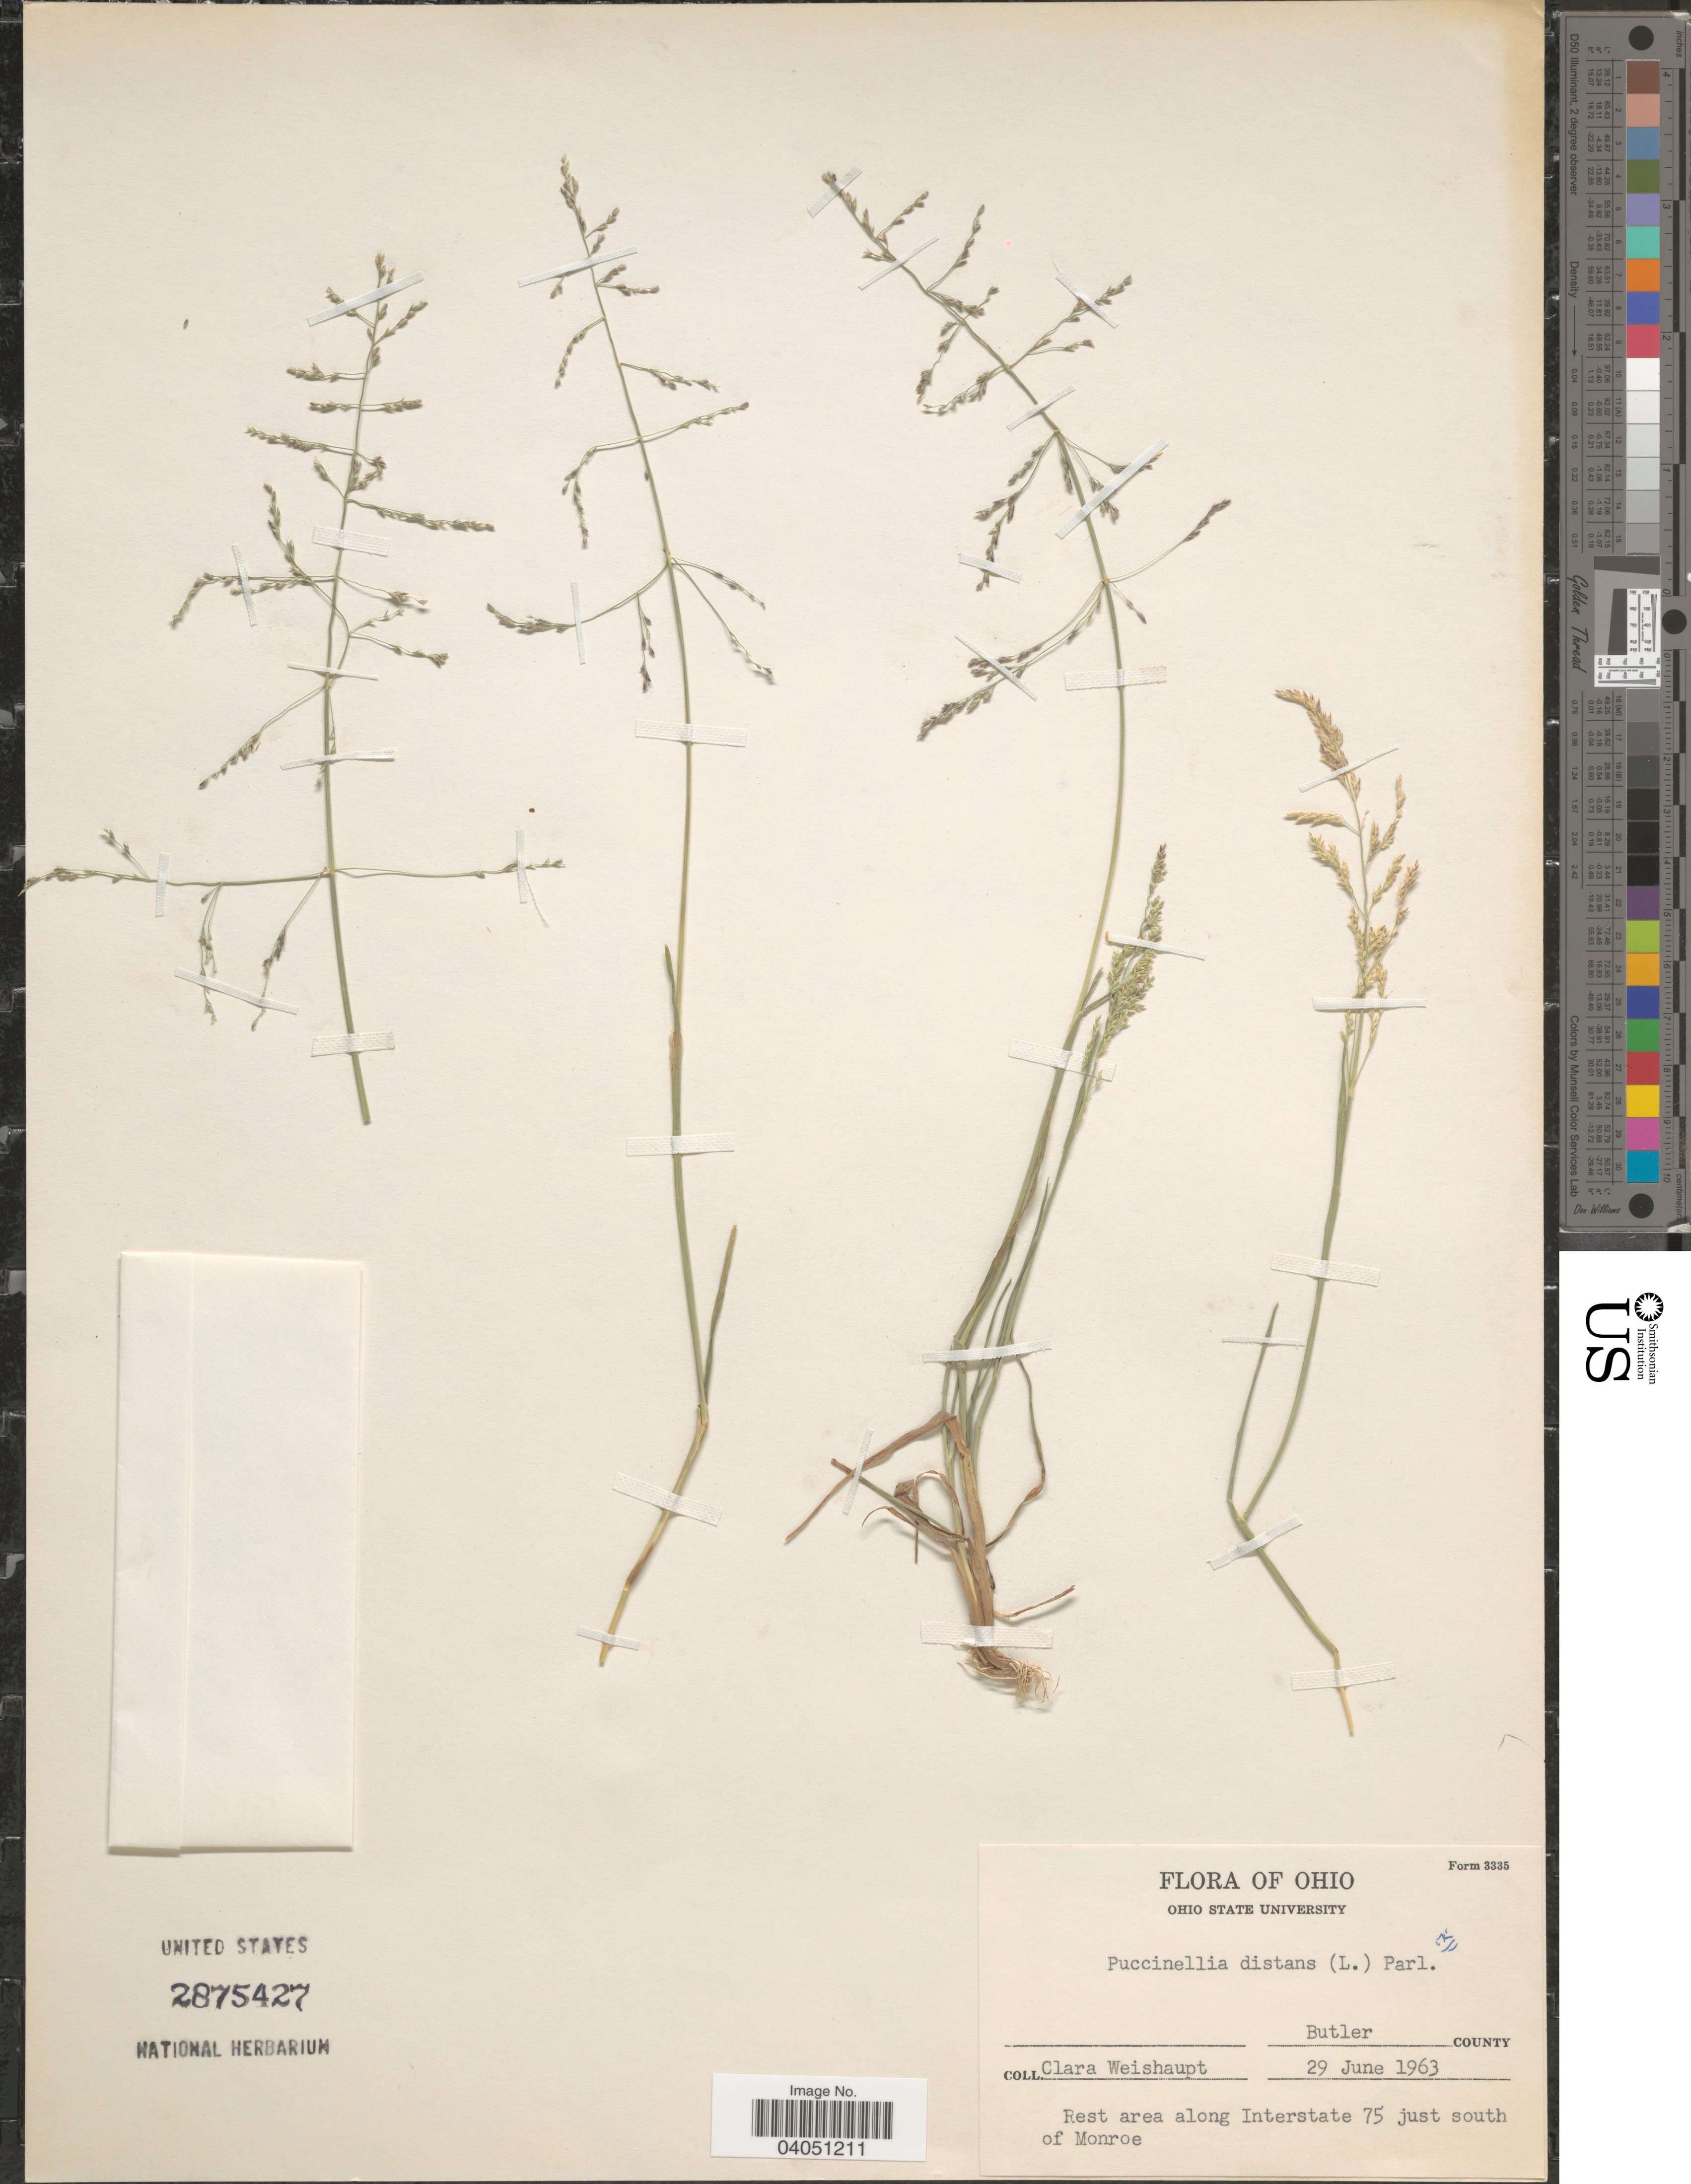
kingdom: Plantae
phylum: Tracheophyta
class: Liliopsida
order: Poales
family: Poaceae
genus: Puccinellia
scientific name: Puccinellia distans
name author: (Jacq.) Parl.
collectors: C. Weishaupt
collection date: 1963-06-29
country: United States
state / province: Ohio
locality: Butler County. Rest area along Interstate 75 just south of Monroe.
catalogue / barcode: US 2875427